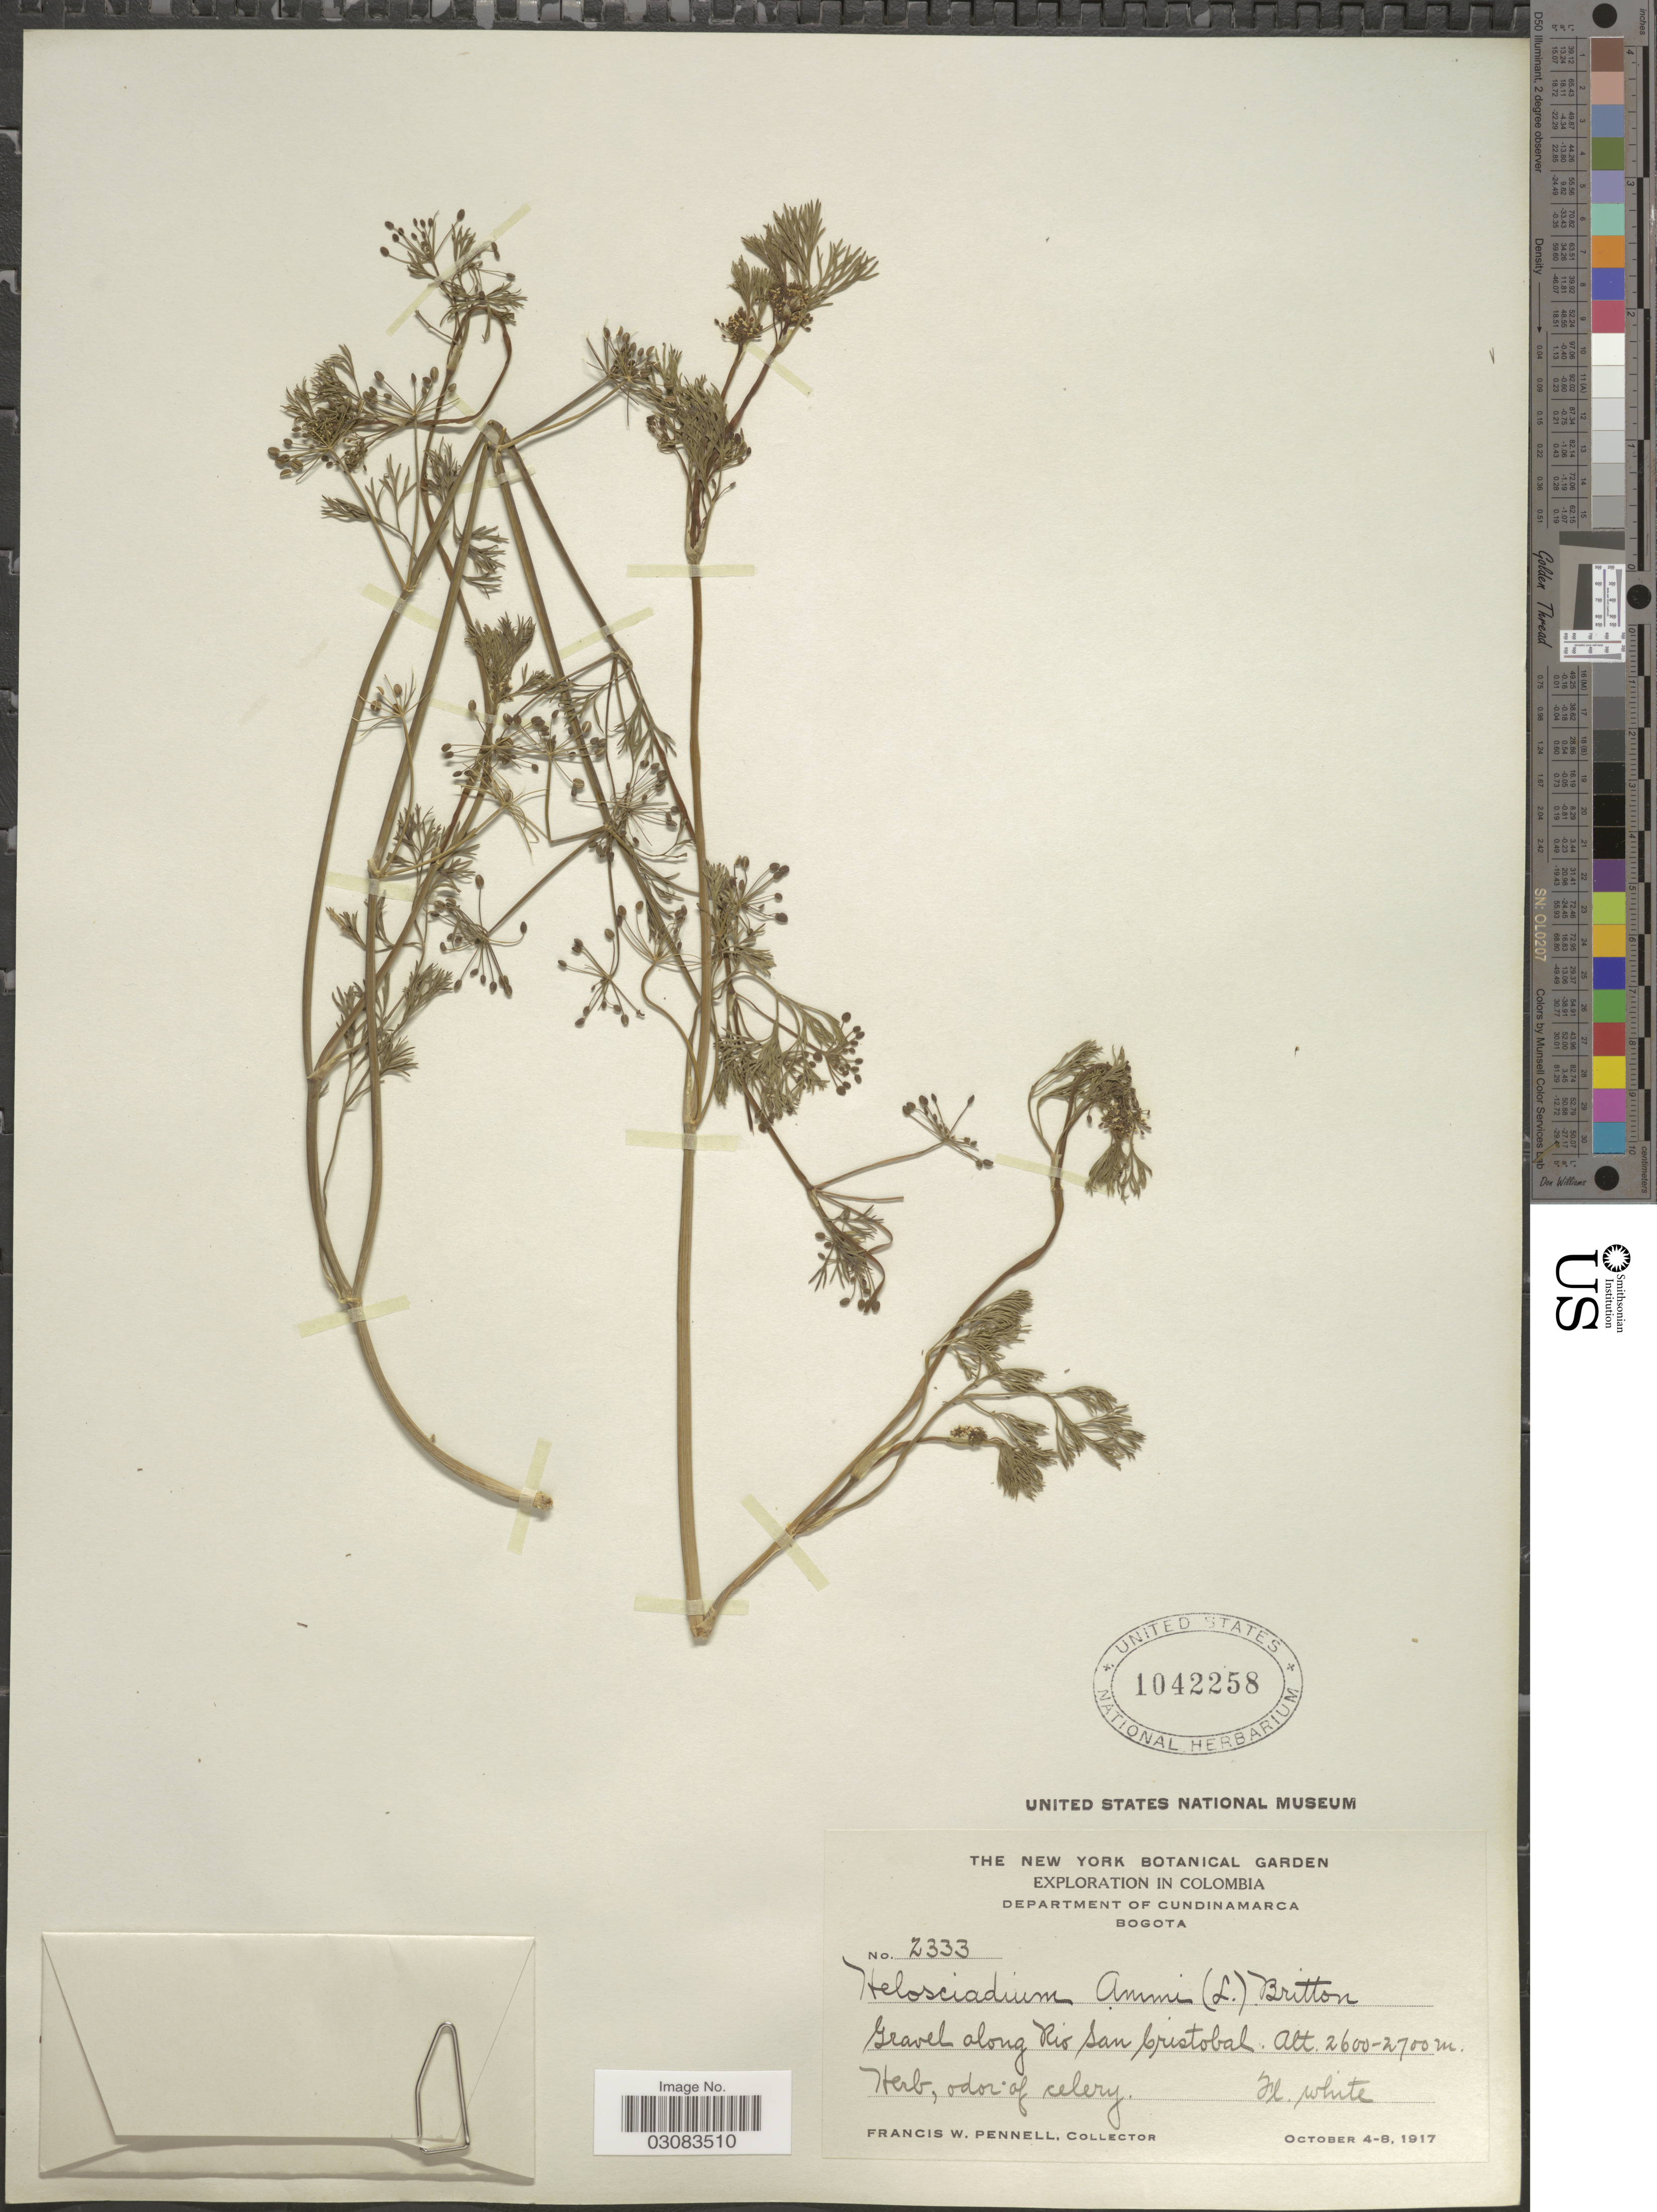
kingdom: Plantae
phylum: Tracheophyta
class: Magnoliopsida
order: Apiales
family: Apiaceae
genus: Cyclospermum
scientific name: Cyclospermum leptophyllum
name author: (Pers.) Sprague ex Britton & P. Wilson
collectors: F. W. Pennell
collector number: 2333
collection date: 1917-10-04/1917-10-08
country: Colombia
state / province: Cundinamarca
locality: Department of Cundinamarca. Bogota. Gravel along Rio San Cristobal.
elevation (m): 2600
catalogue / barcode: US 1042258